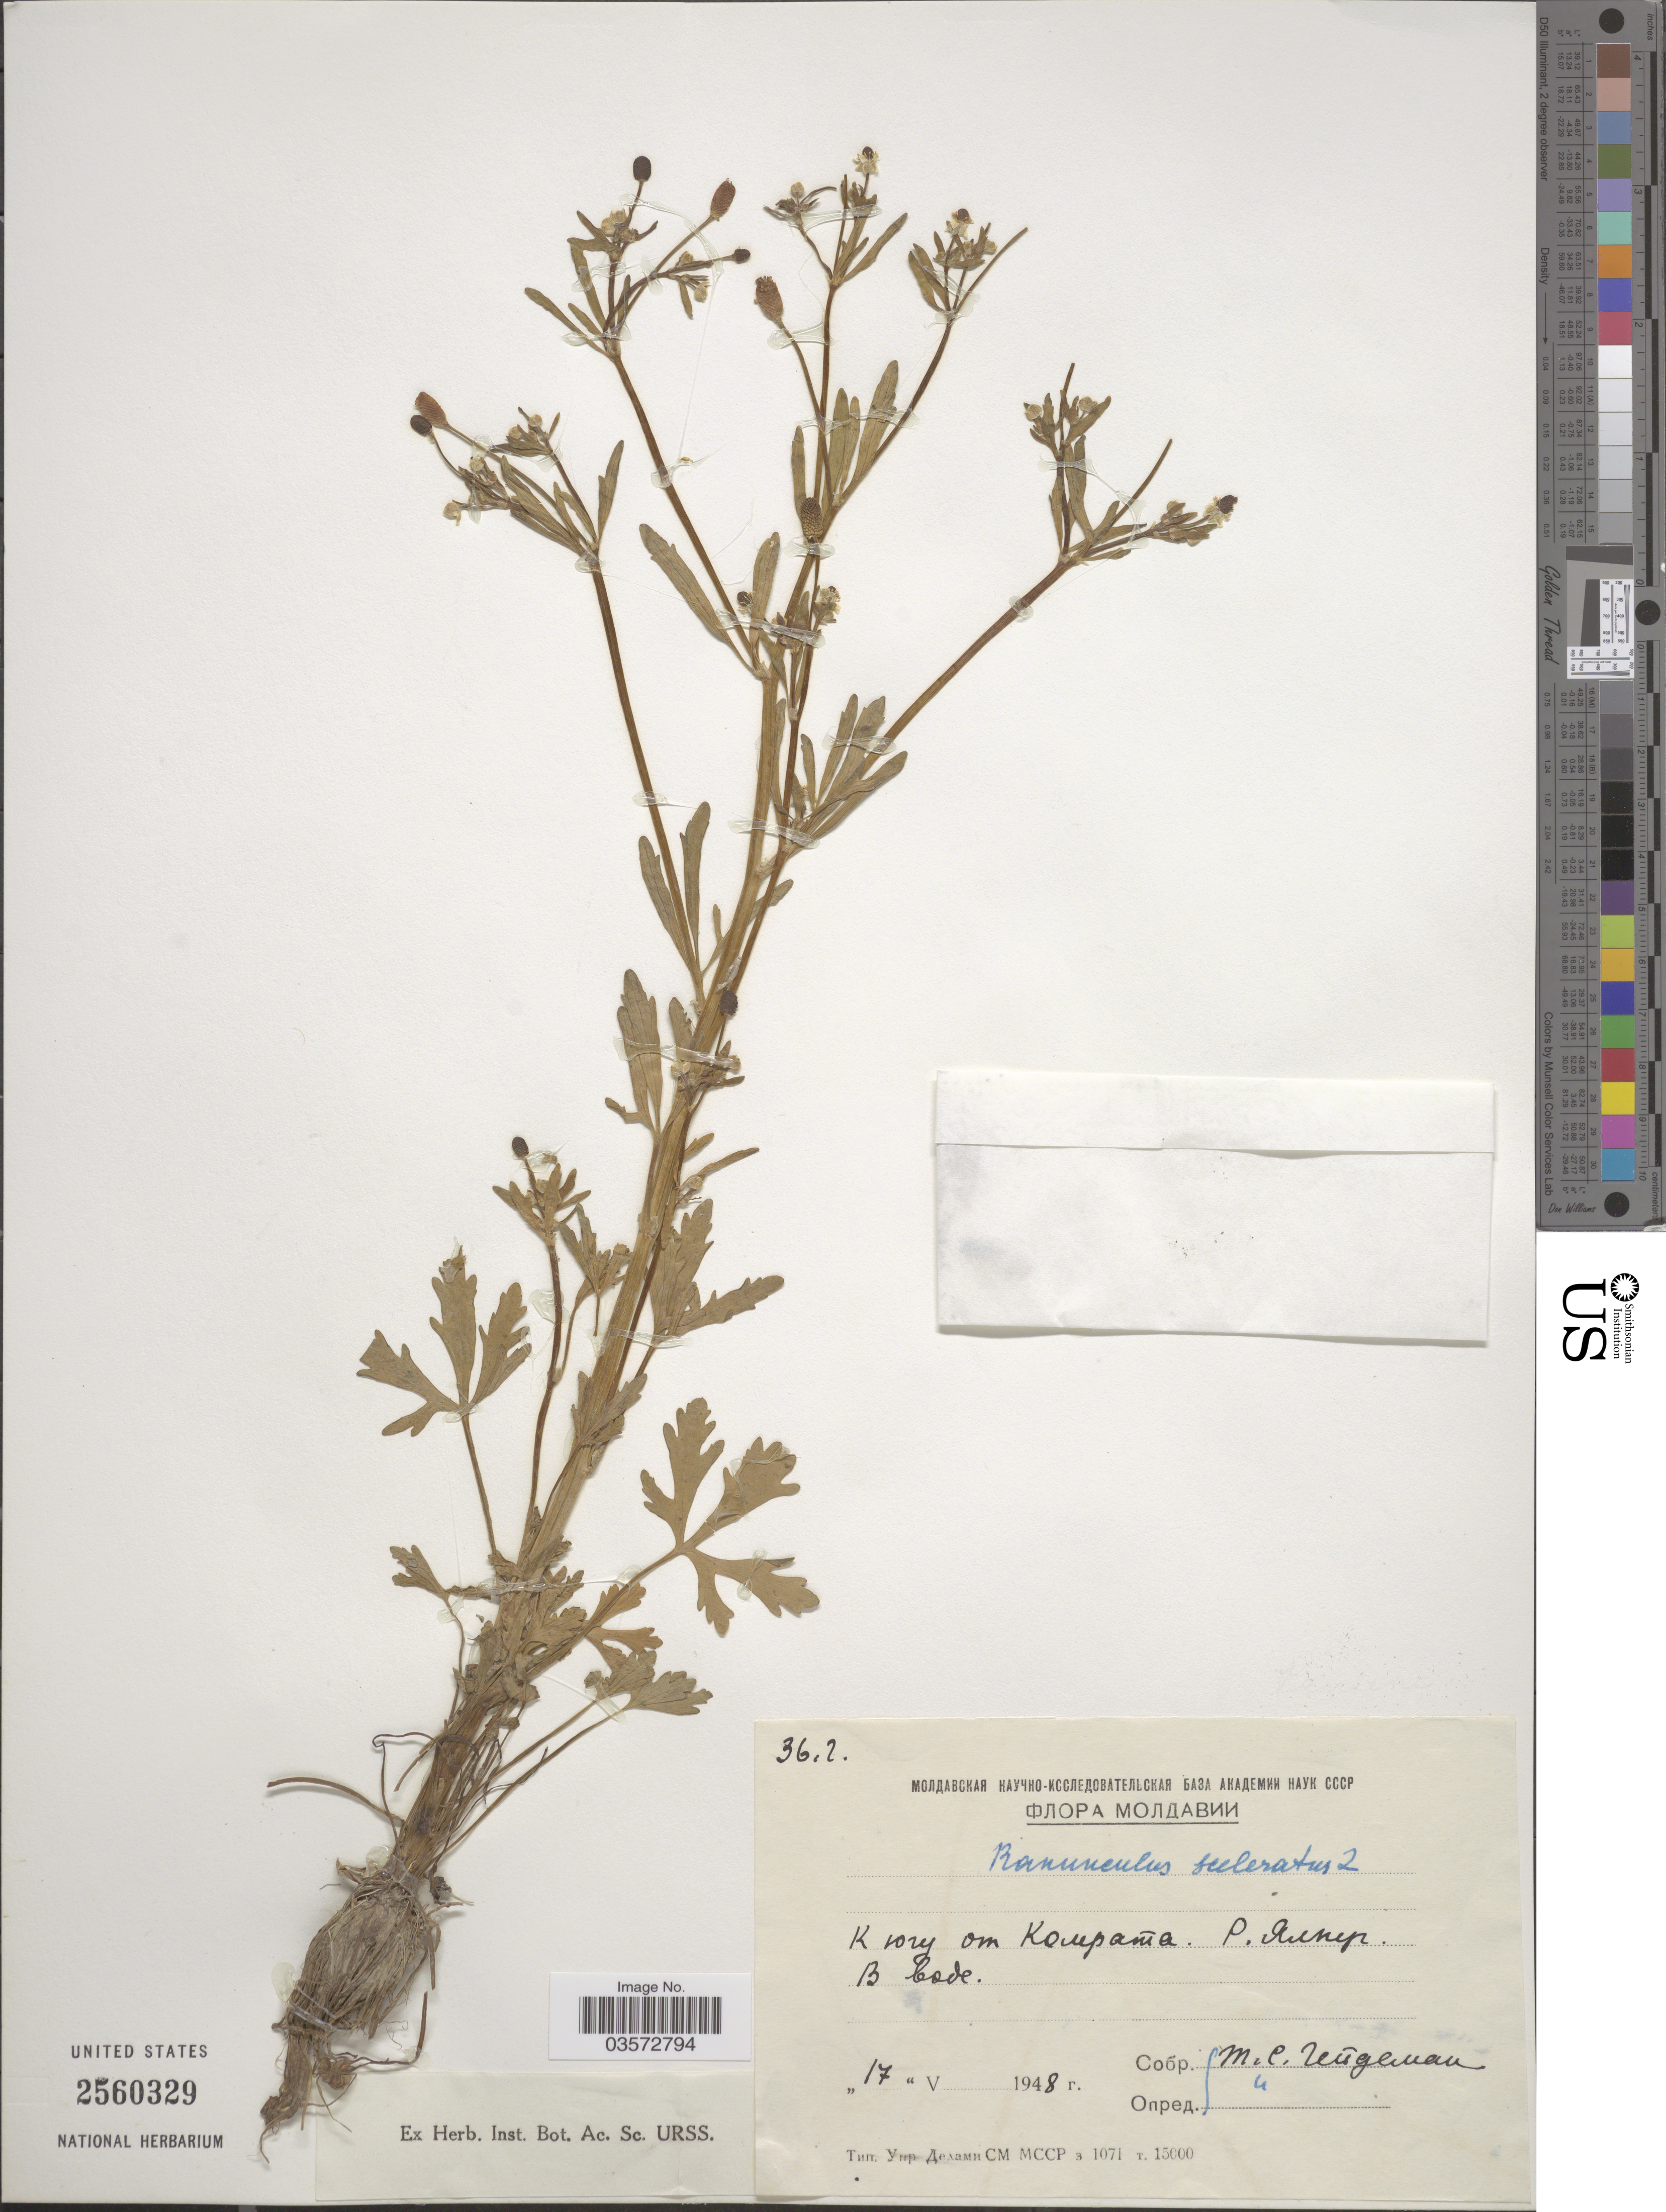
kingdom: Plantae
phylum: Tracheophyta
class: Magnoliopsida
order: Ranunculales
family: Ranunculaceae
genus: Ranunculus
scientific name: Ranunculus sceleratus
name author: L.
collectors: M. Geideman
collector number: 362*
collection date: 1948-05-17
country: Moldova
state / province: Gagauzia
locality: S from Comrat, river Ialpug.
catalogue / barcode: US 2560329